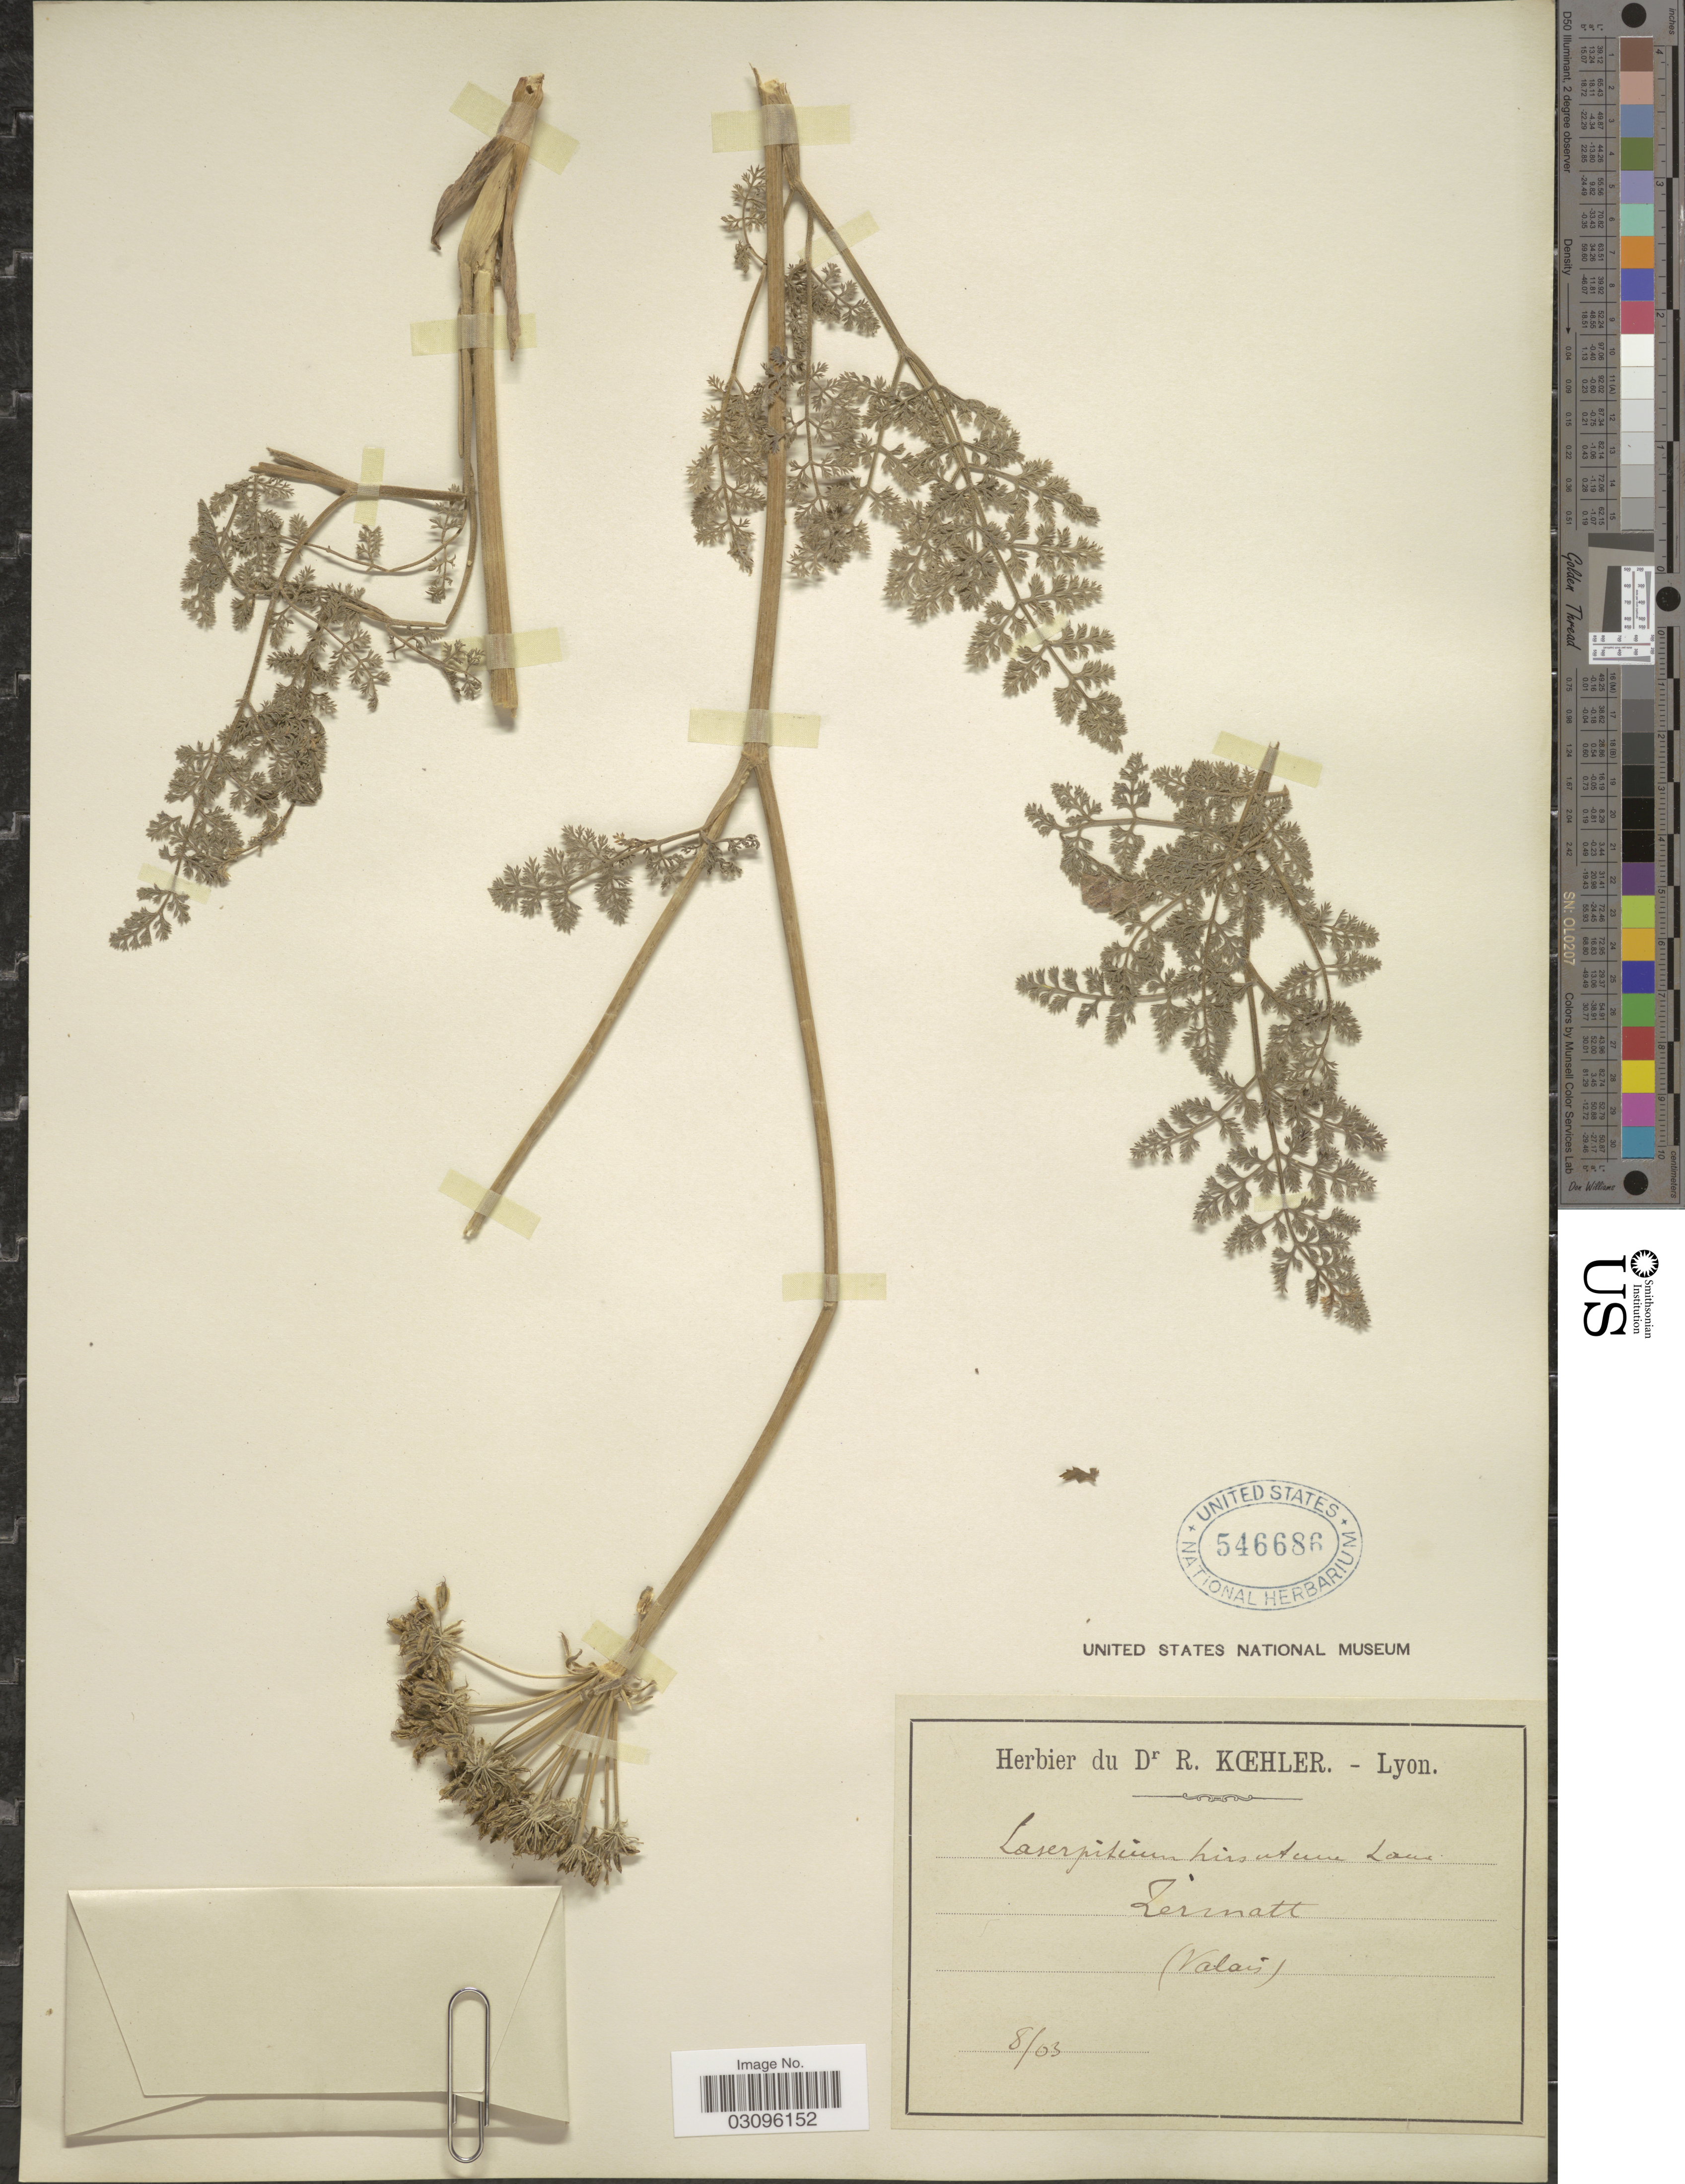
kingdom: Plantae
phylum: Tracheophyta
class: Magnoliopsida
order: Apiales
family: Apiaceae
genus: Laserpitium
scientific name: Laserpitium hirsutum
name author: Lam.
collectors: Ex herb. Dr. R. Koehler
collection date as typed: Transcribed d/m/y: /8/3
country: Switzerland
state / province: Valais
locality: Zernatt (Valais).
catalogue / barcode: US 546686